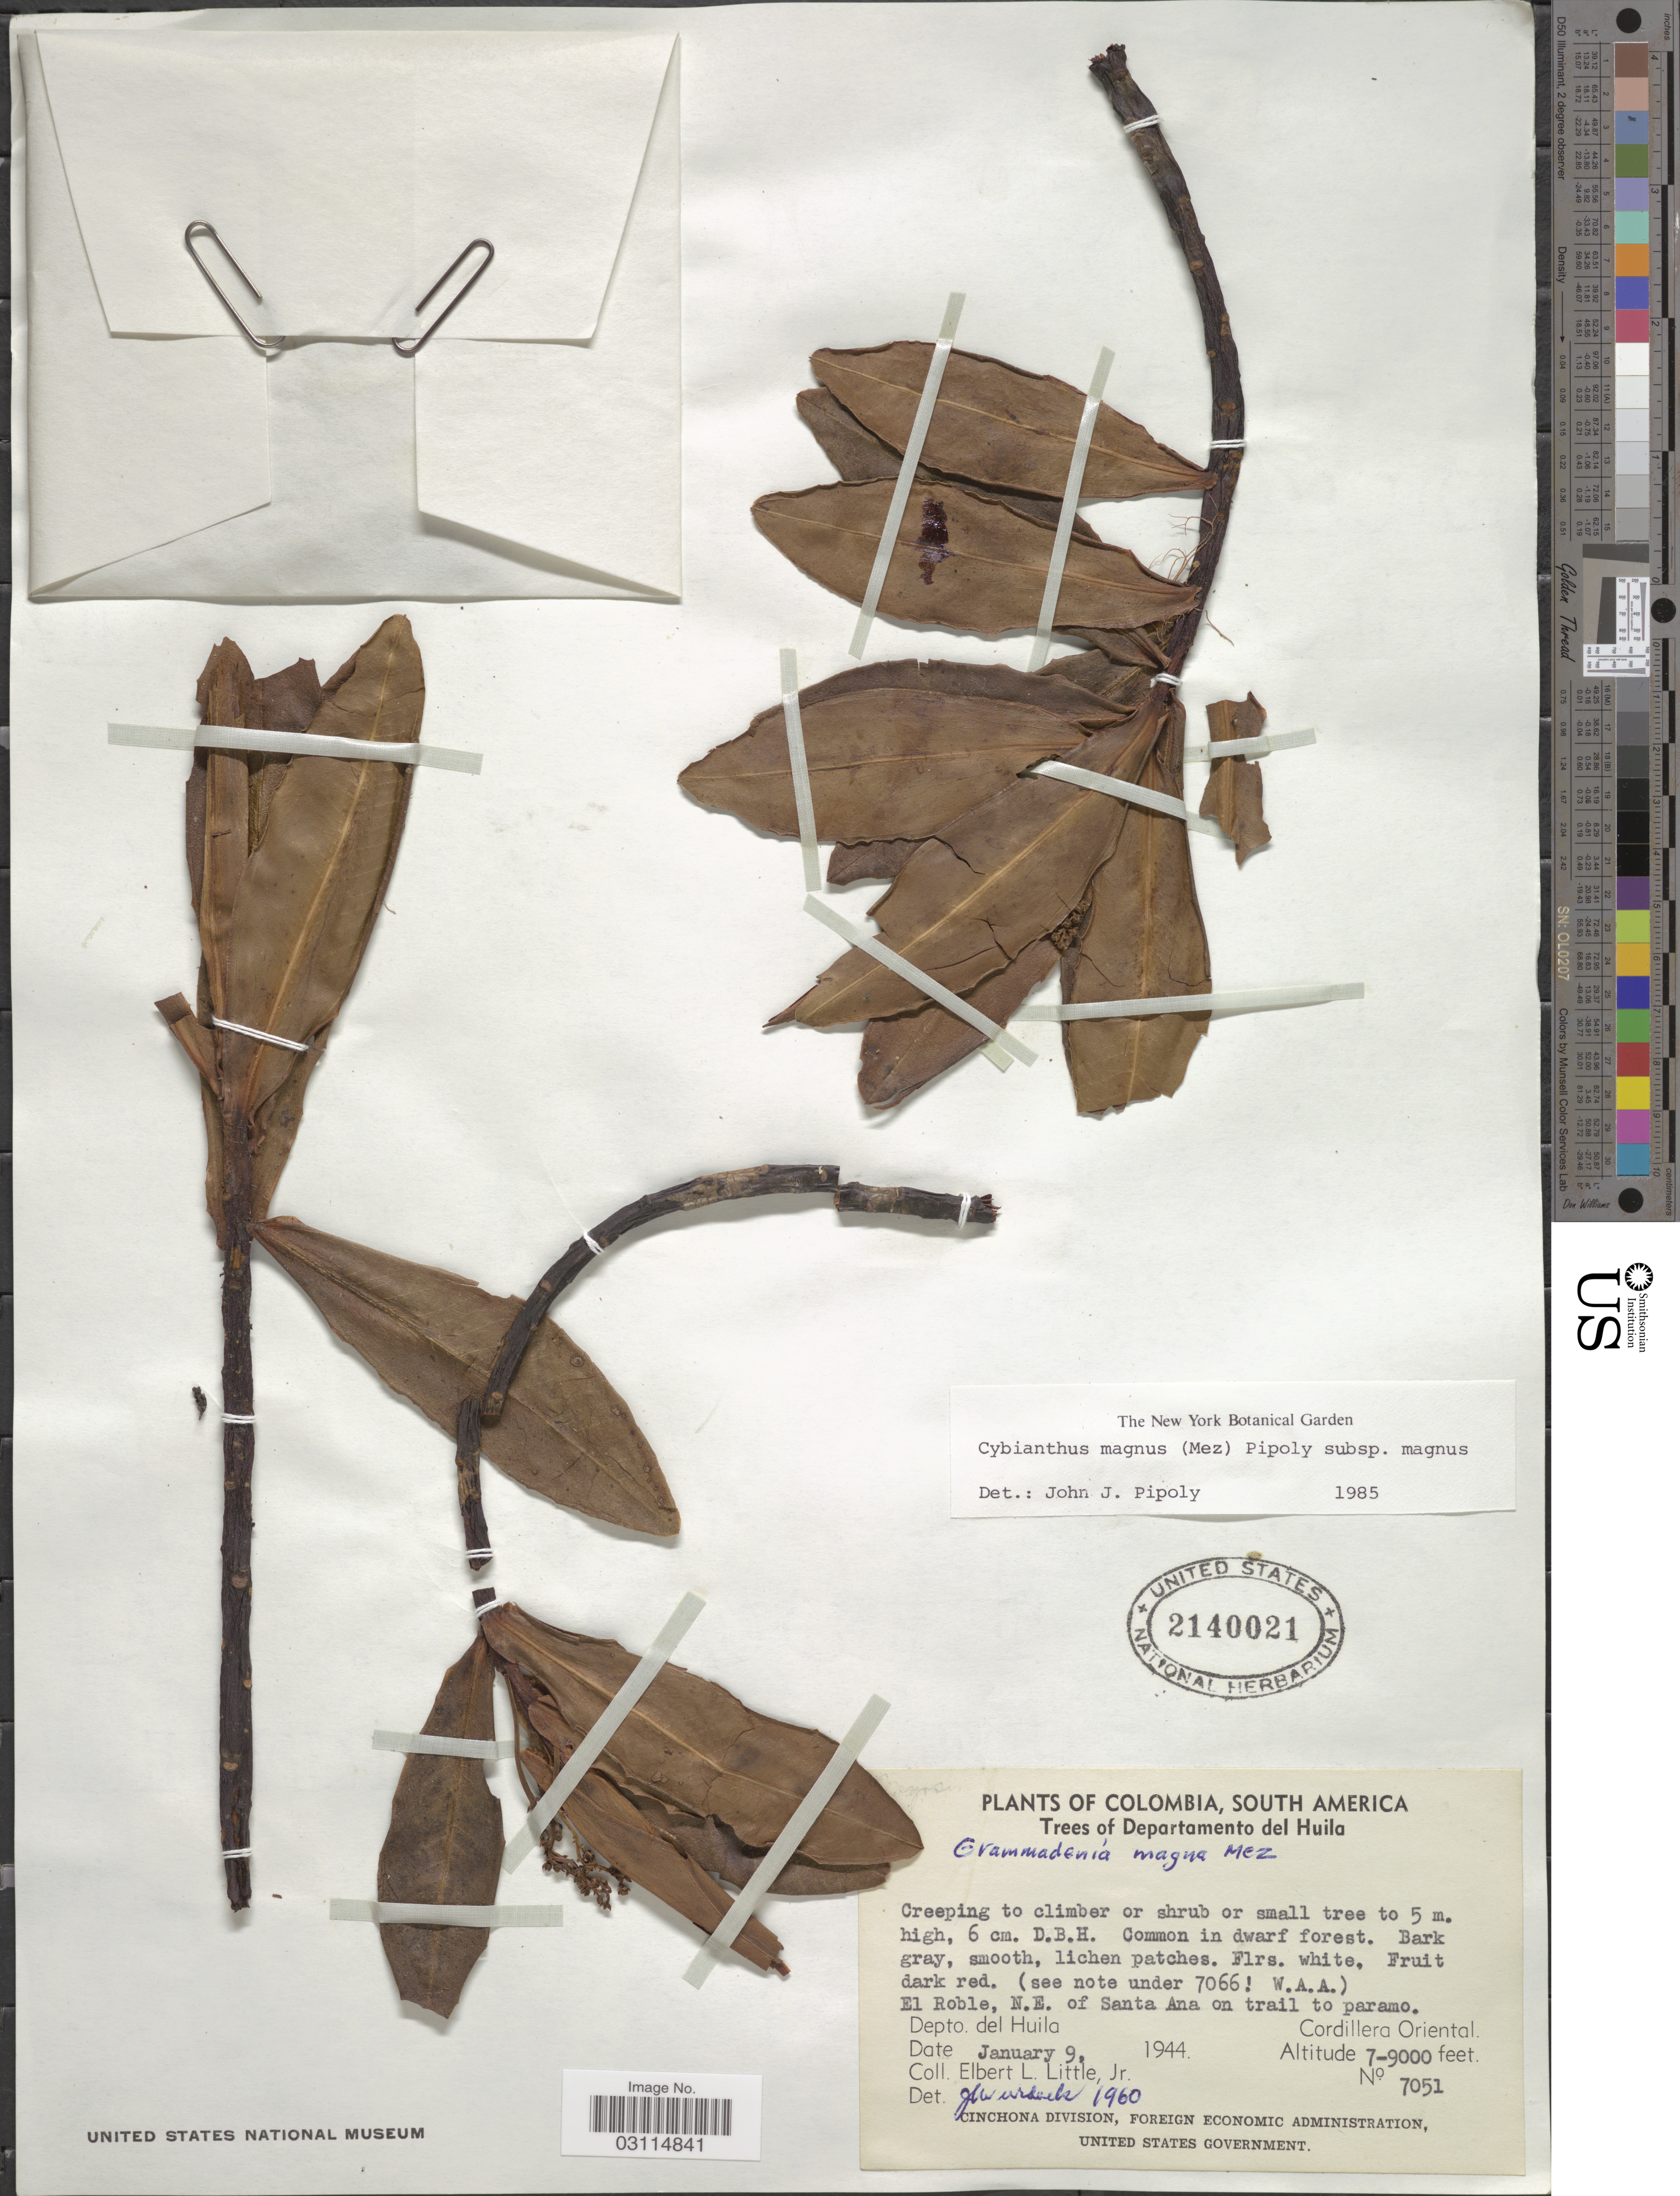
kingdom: Plantae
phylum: Tracheophyta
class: Magnoliopsida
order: Ericales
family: Primulaceae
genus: Cybianthus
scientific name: Cybianthus magnus subsp. magnus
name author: (Mez) Pipoly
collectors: E. L. Little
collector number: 7051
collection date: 1944-01-09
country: Colombia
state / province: Huila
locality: Departamento del Huila. El Roble, N. E. of Santa Ana on trail to paramo. Depto. del Huila. Cordillera Oriental.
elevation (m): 2134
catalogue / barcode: US 2140021